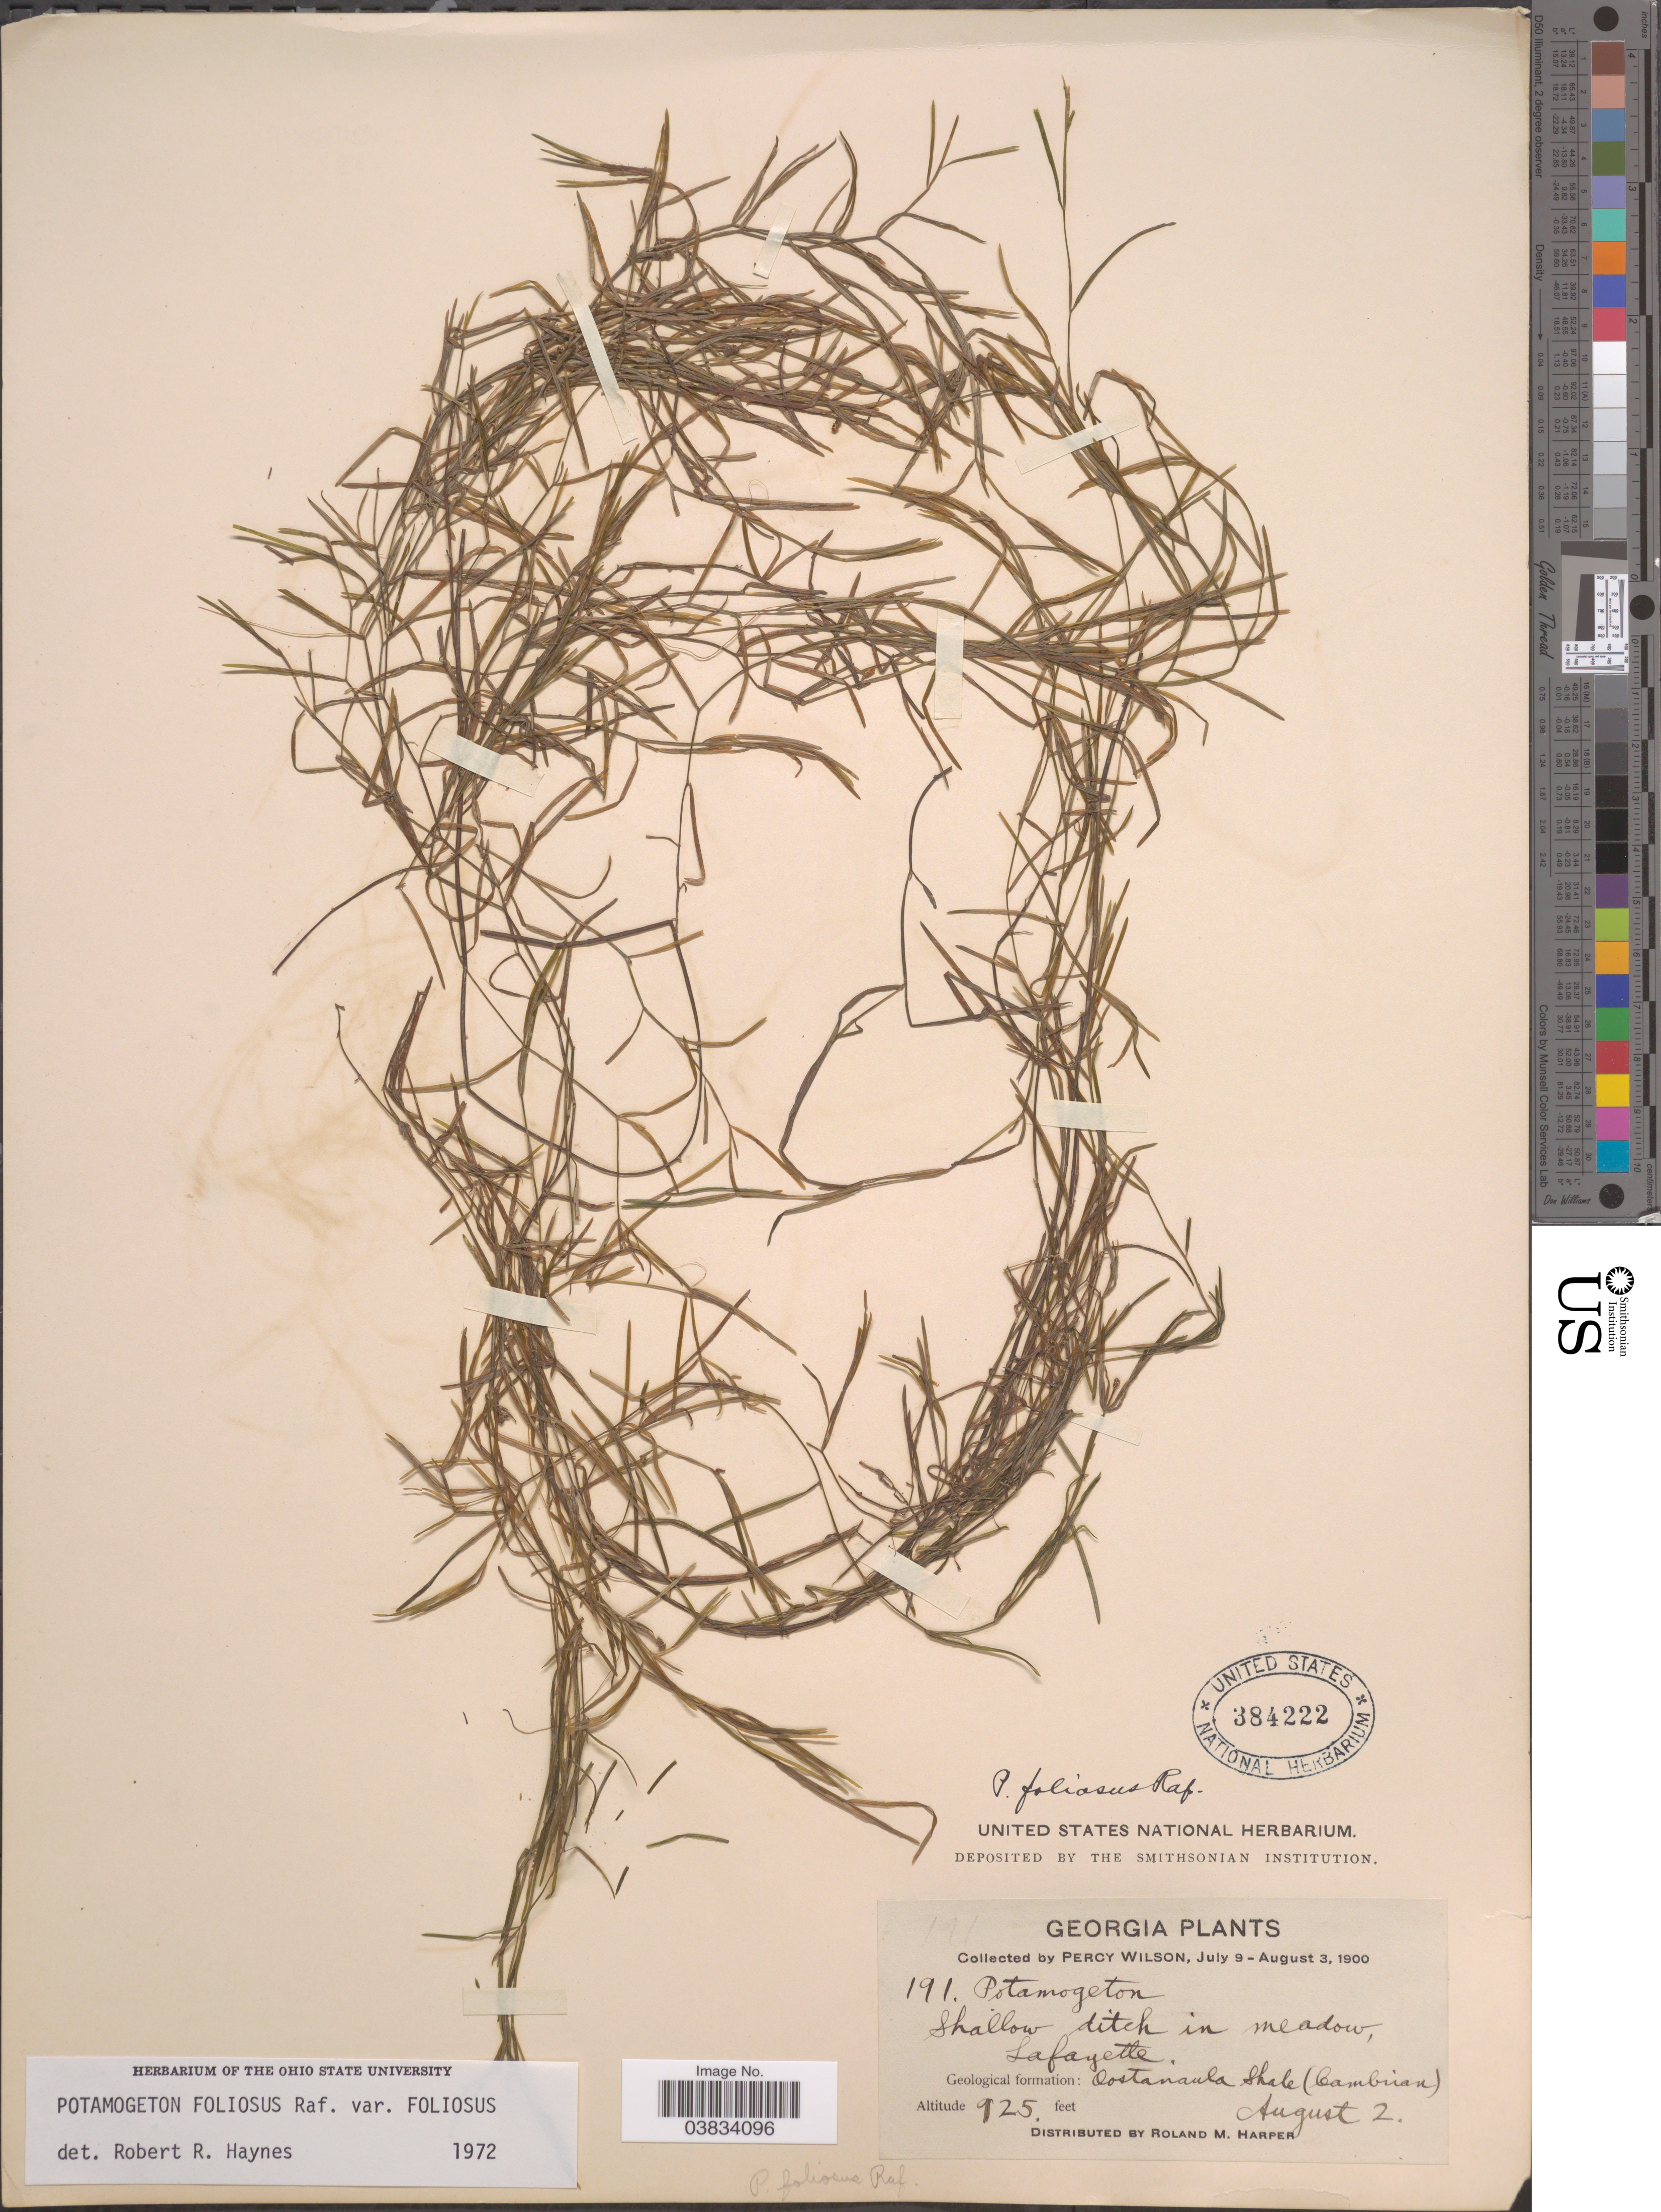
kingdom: Plantae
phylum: Tracheophyta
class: Liliopsida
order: Alismatales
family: Potamogetonaceae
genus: Potamogeton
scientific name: Potamogeton foliosus var. foliosus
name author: Raf.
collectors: P. Wilson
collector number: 191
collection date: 1900-08-02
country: United States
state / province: Georgia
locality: Shallow ditch in meadow, Lafayette. Geological formation: Oostanaula Shale (Cambian).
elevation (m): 282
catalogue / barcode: US 384222